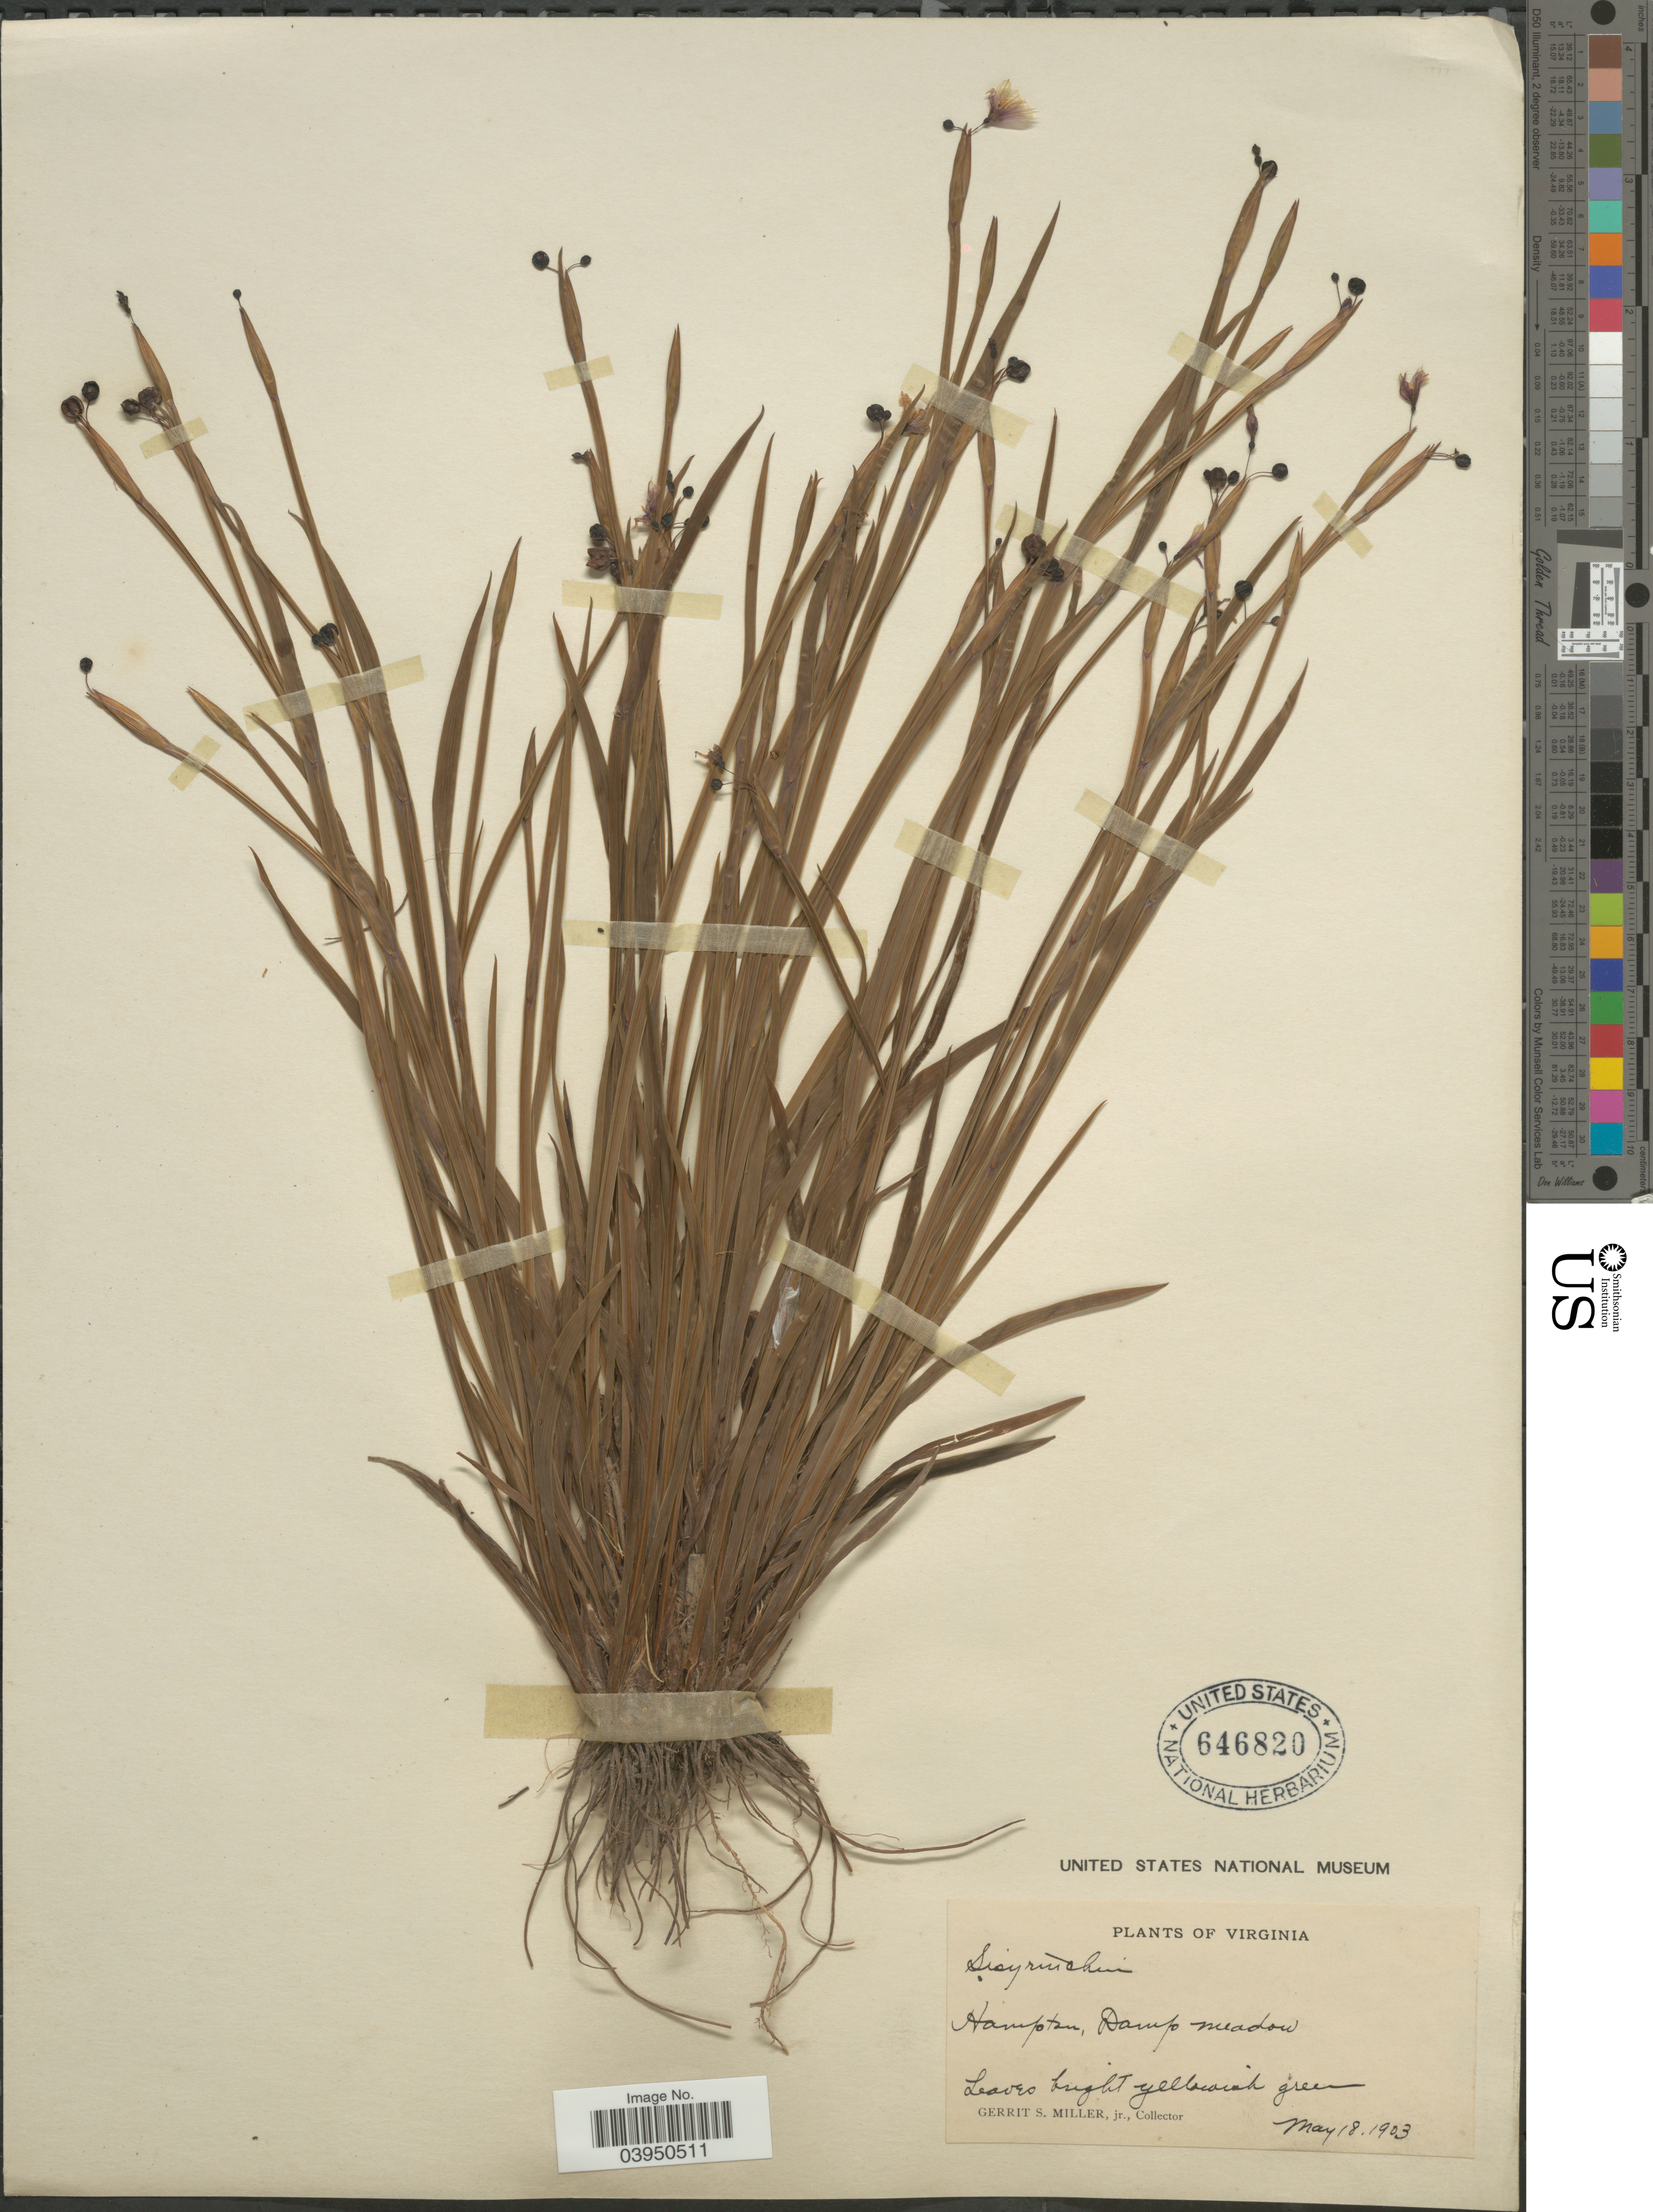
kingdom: Plantae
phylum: Tracheophyta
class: Liliopsida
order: Asparagales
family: Iridaceae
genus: Sisyrinchium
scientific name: Sisyrinchium angustifolium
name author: Mill.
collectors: G. S. Miller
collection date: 1903-05-18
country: United States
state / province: Virginia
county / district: City of Hampton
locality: Hampton.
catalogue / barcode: US 646820